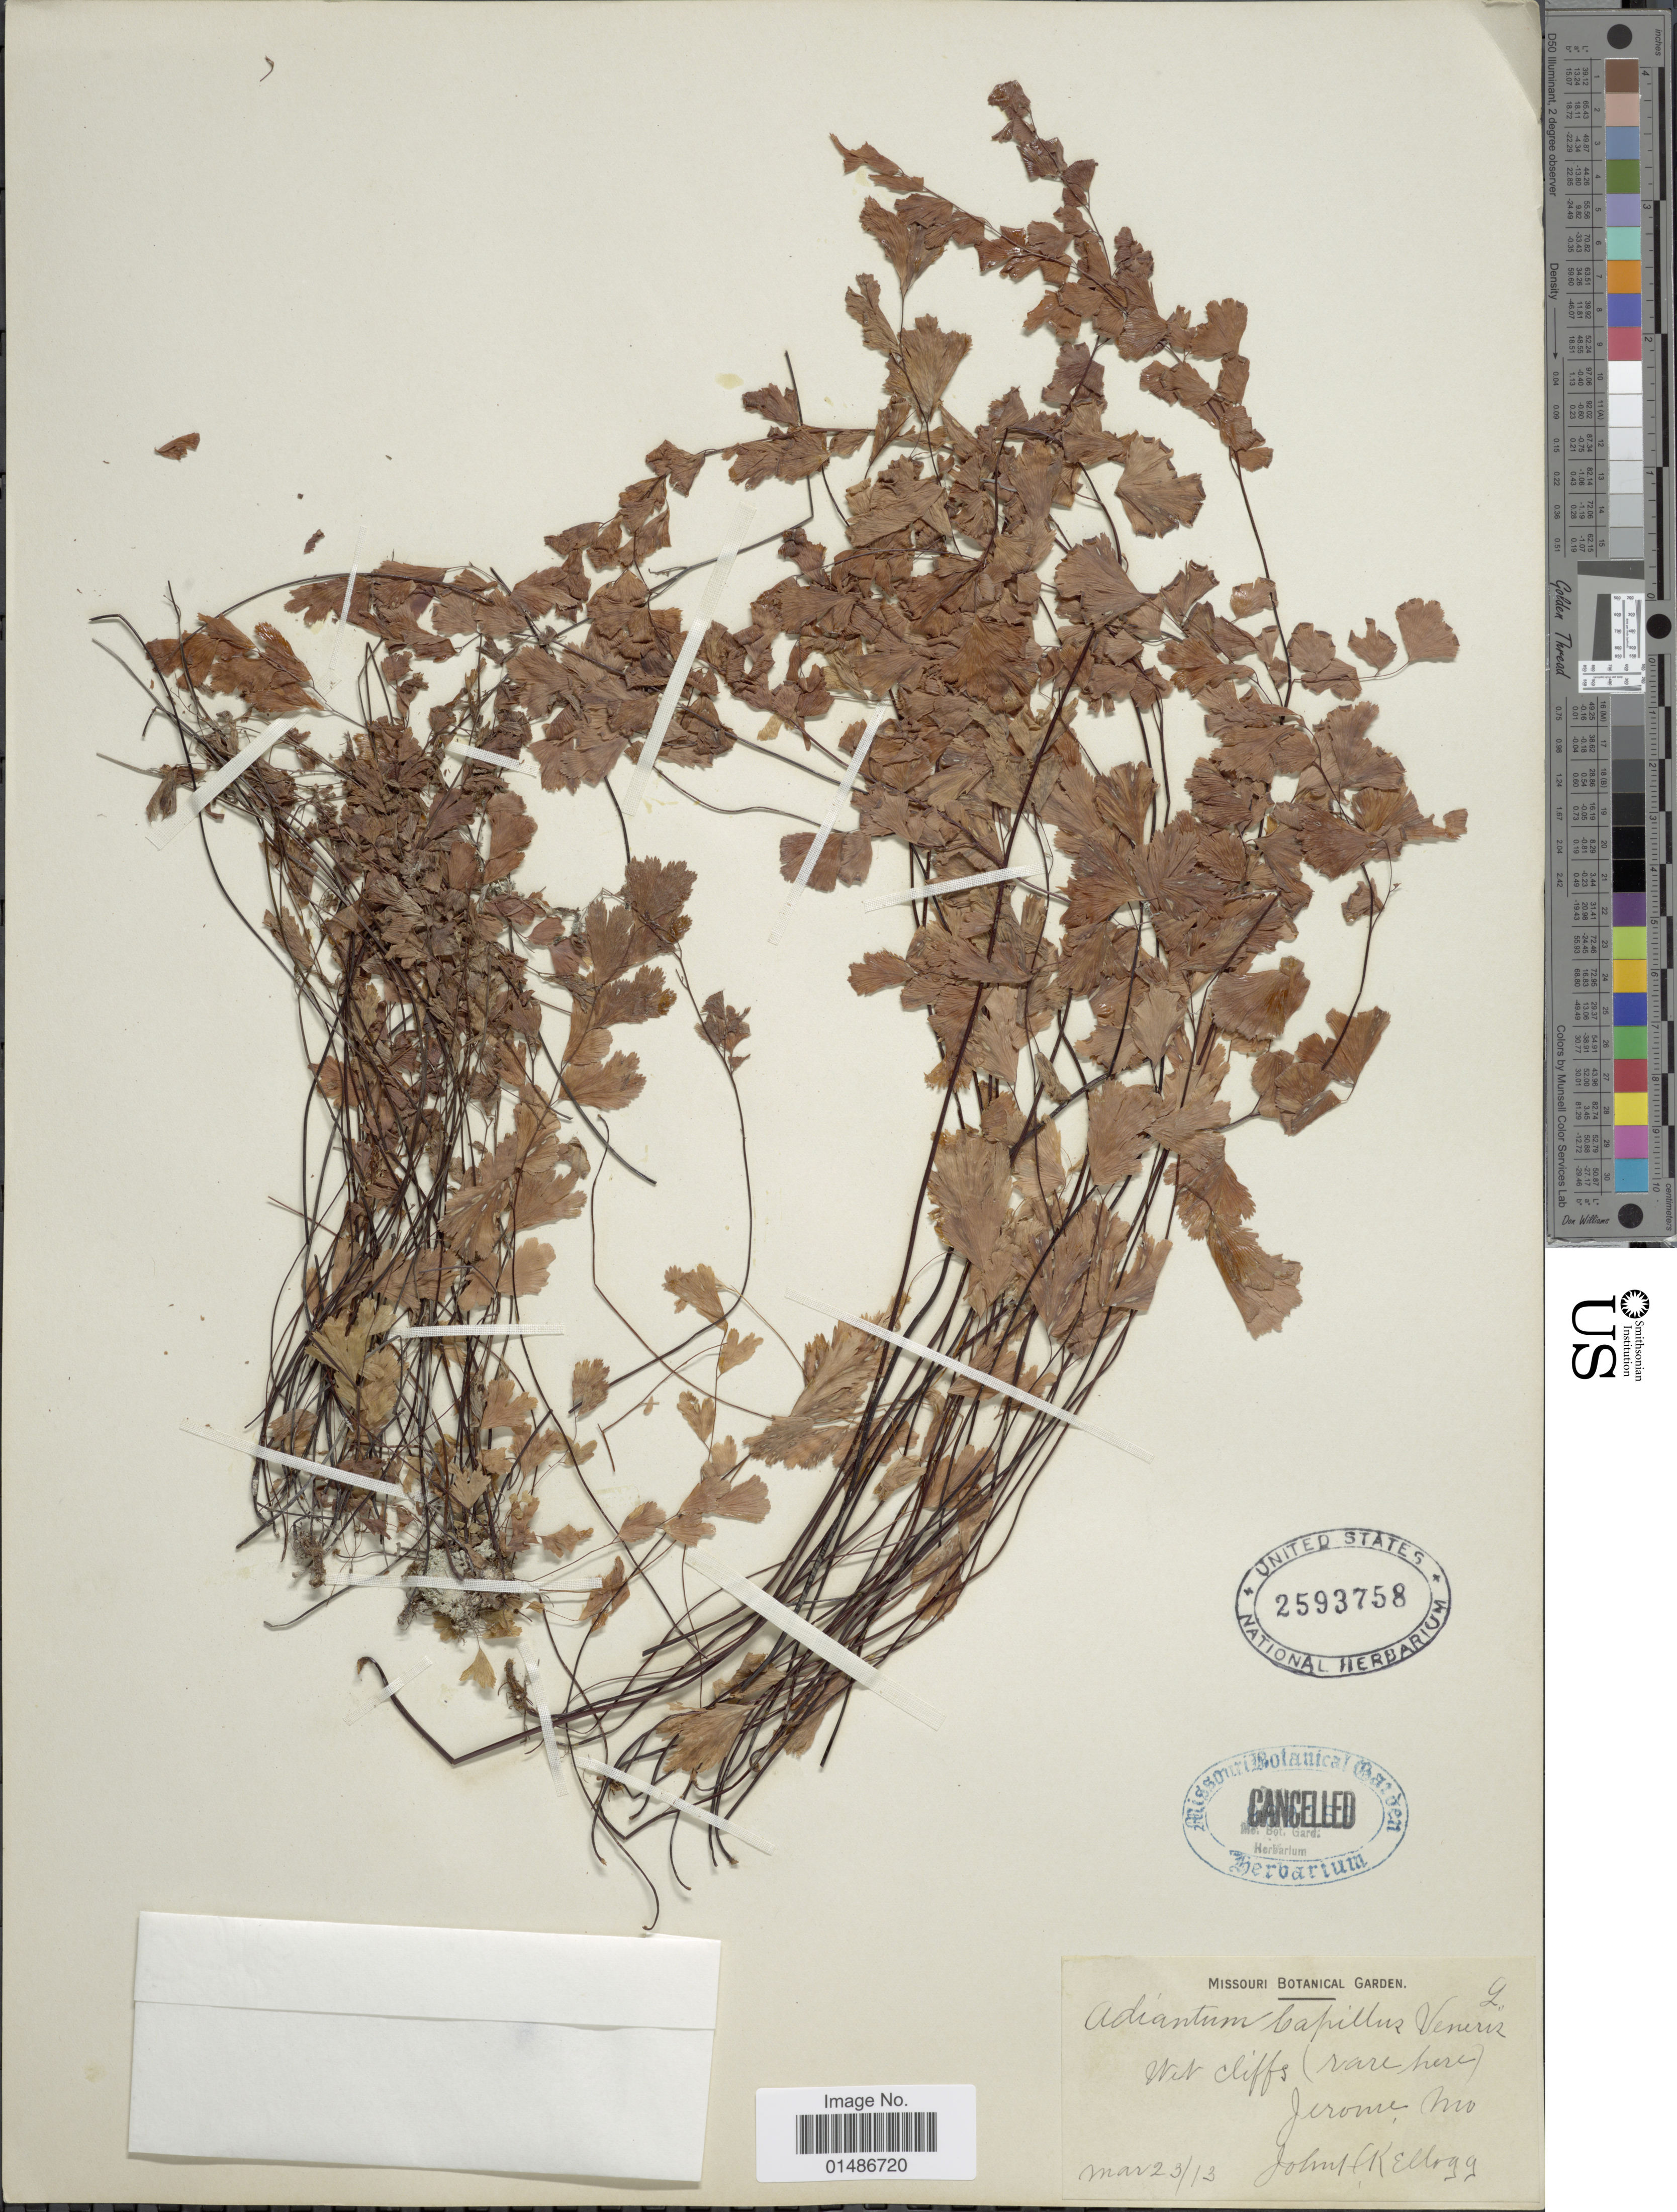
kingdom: Plantae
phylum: Tracheophyta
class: Polypodiopsida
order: Polypodiales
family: Pteridaceae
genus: Adiantum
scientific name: Adiantum capillus-veneris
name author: L.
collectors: J. H. Kellogg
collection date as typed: Transcribed d/m/y: 23/3/13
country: United States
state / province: Missouri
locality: Jerome.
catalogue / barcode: US 2593758